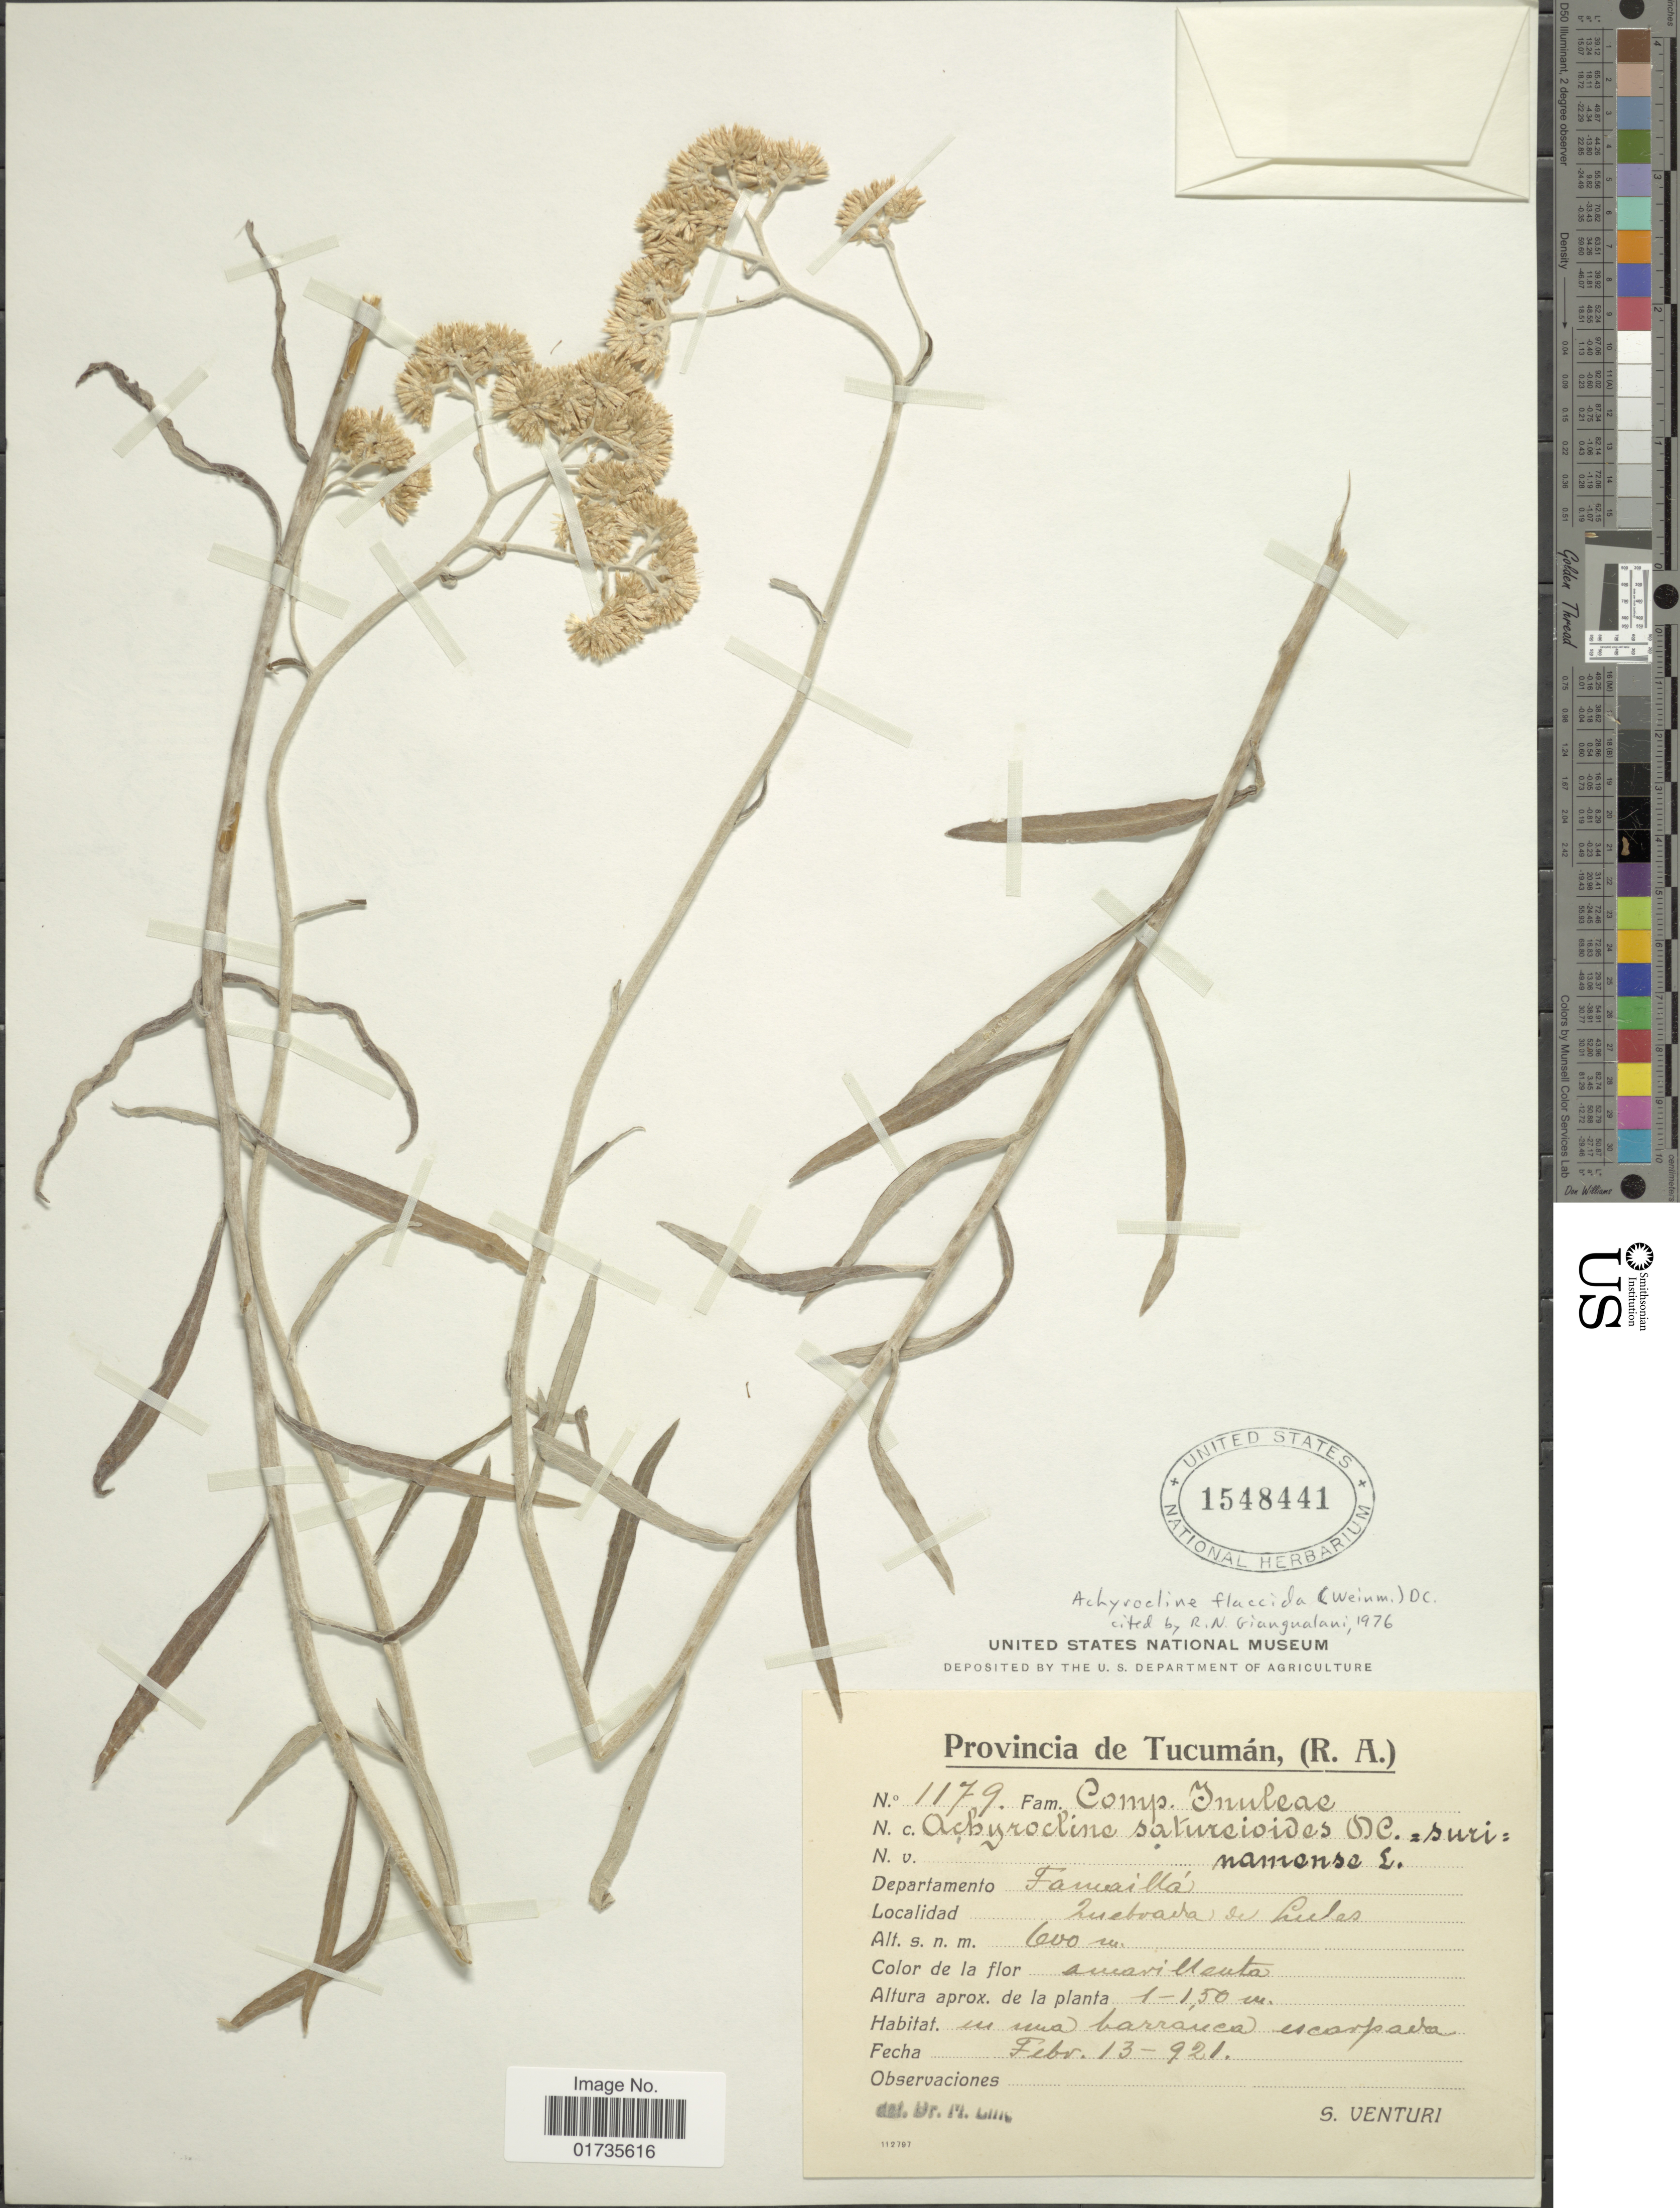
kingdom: Plantae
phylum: Tracheophyta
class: Magnoliopsida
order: Asterales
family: Asteraceae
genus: Achyrocline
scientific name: Achyrocline flaccida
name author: (Weinm.) DC.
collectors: S. Venturi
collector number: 1179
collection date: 1921-02-13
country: Argentina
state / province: Tucumán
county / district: Famailla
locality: Quebrada de Lules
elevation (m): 1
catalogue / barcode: US 1548441